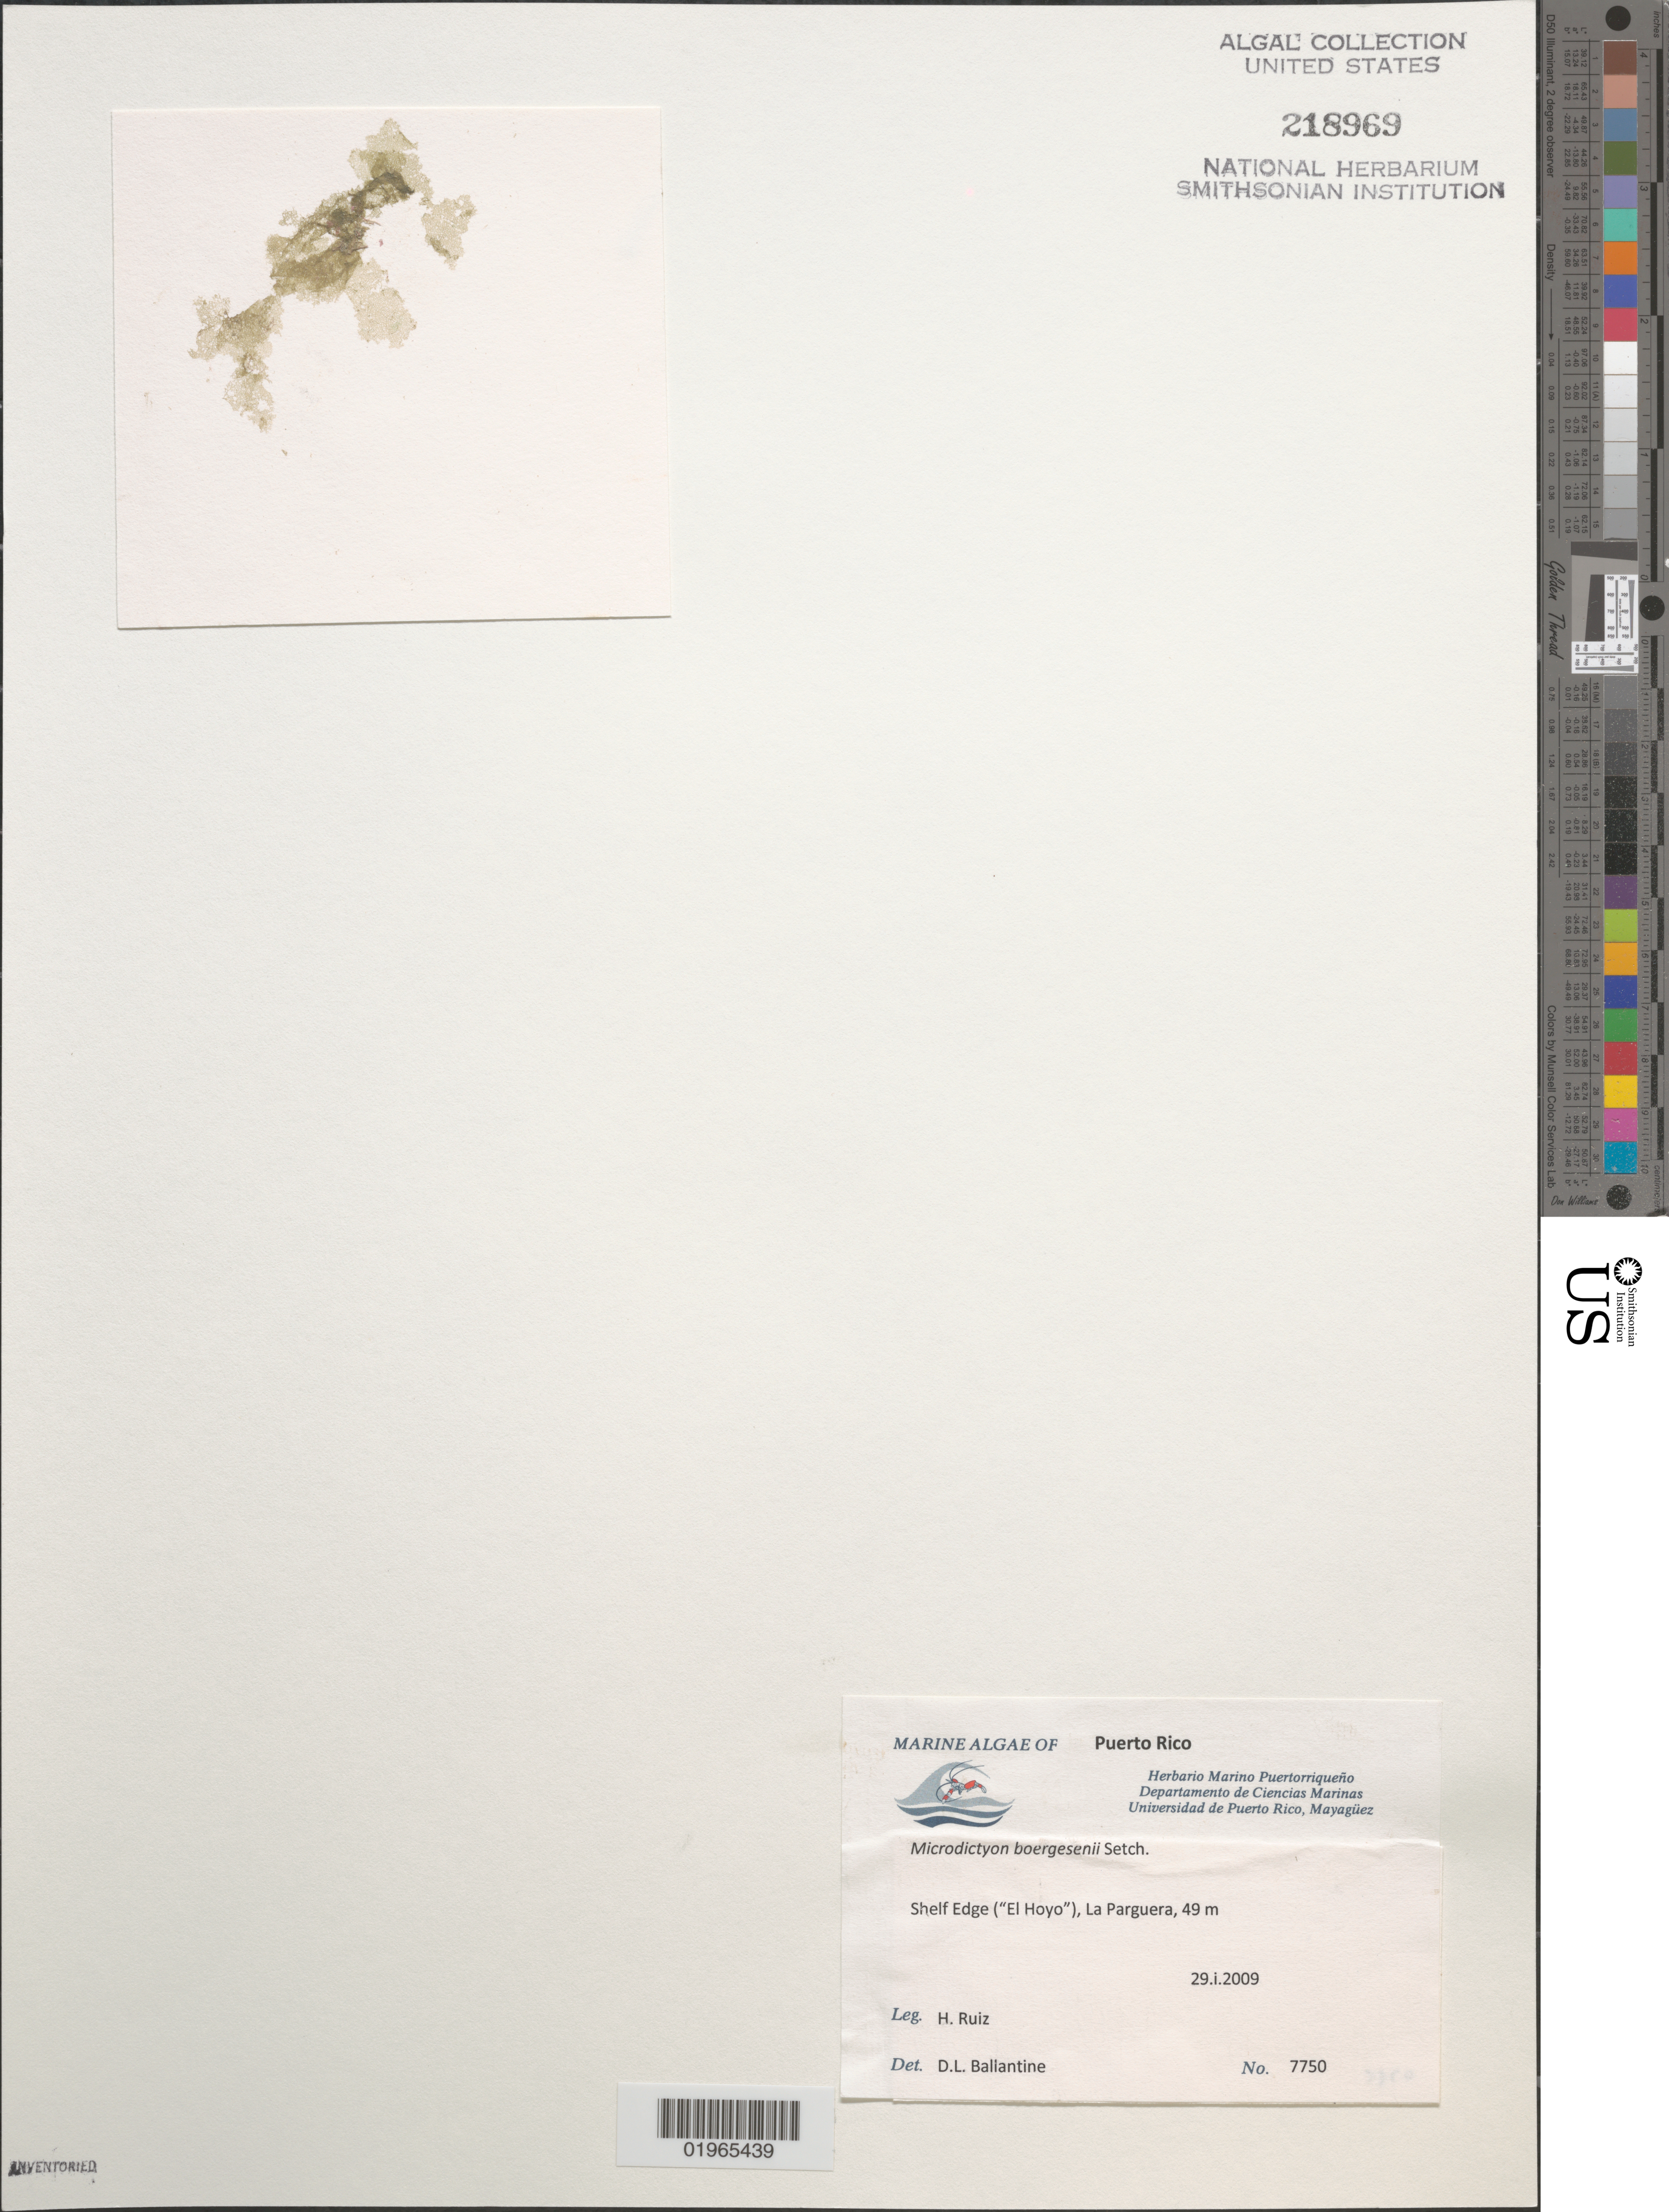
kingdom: Plantae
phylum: Chlorophyta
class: Ulvophyceae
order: Cladophorales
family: Anadyomenaceae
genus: Microdictyon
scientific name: Microdictyon boergesenii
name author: Setch.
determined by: Ballantine, D. L.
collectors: H. Ruiz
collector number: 7750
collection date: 2009-01-29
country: Puerto Rico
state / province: Lajas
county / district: La Parguera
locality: Shelf edge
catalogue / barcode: US 218969